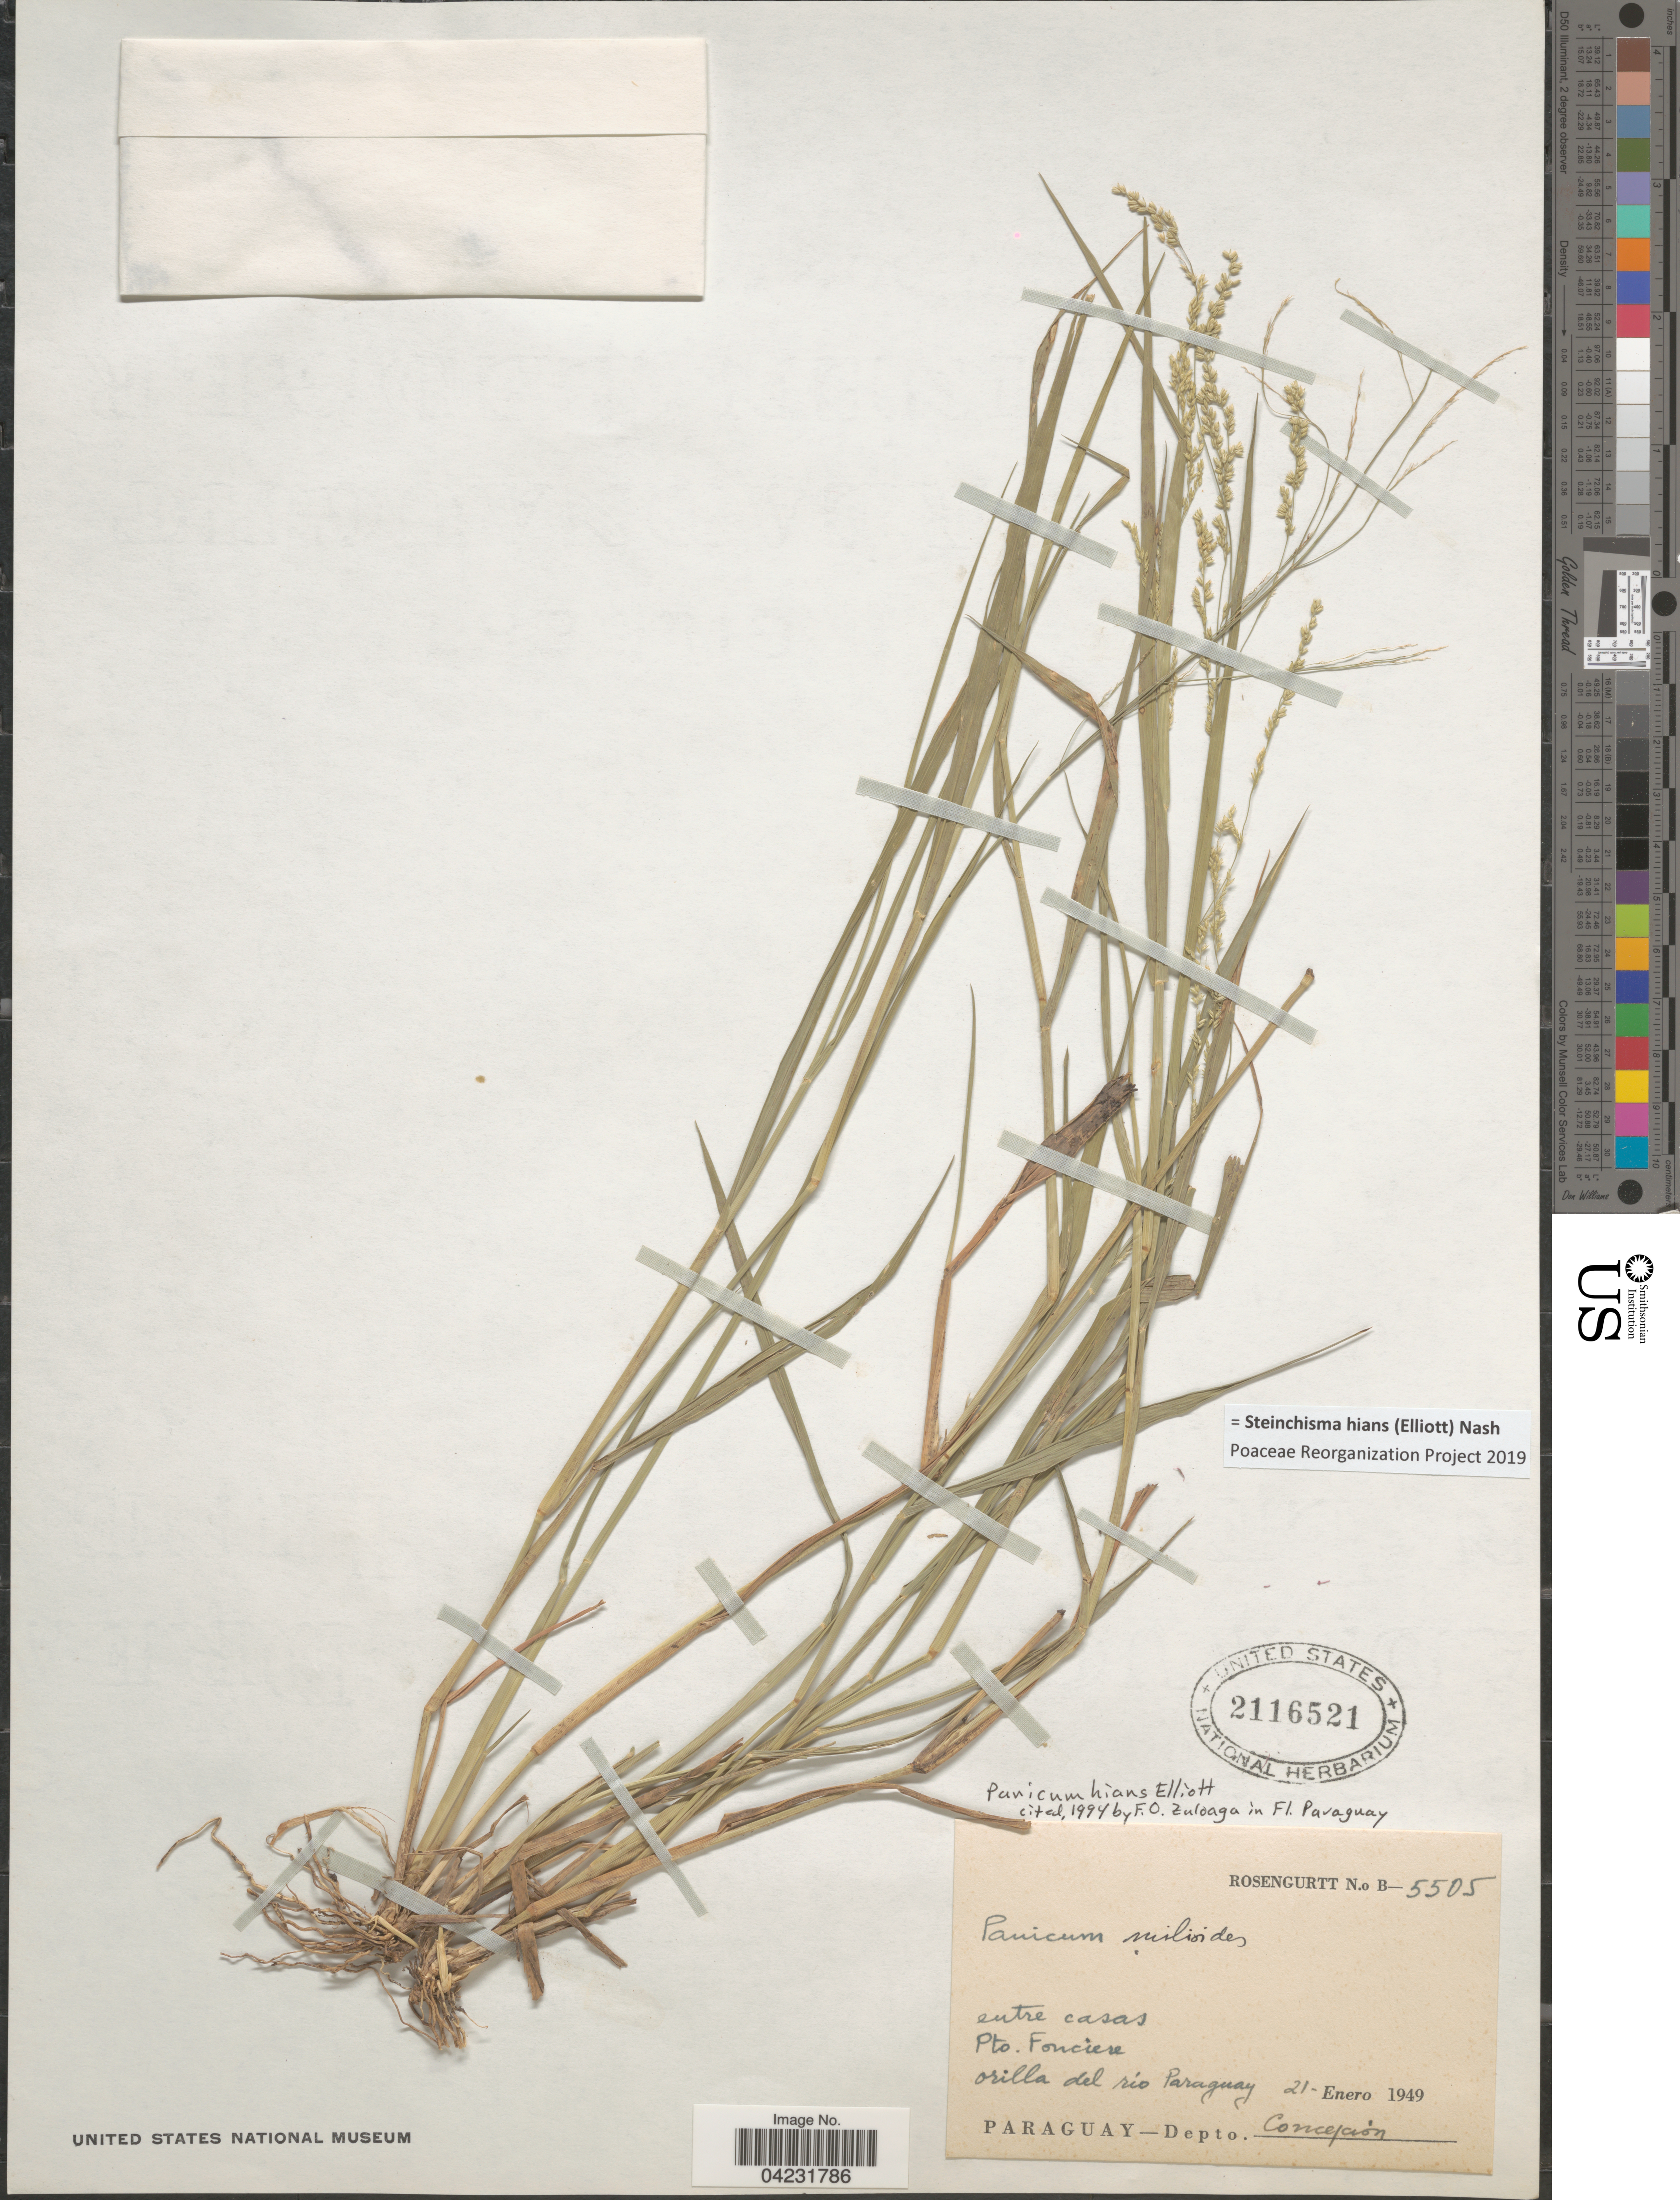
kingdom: Plantae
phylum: Tracheophyta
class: Liliopsida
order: Poales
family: Poaceae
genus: Steinchisma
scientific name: Steinchisma hians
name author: (Elliott) Nash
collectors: Rosengurtt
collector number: B-5505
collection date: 1949-01-21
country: Paraguay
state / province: Concepcion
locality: Entre casas. Pto. Fonciere. Orilla del río Paraguay. Depto. Concepción.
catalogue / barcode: US 2116521